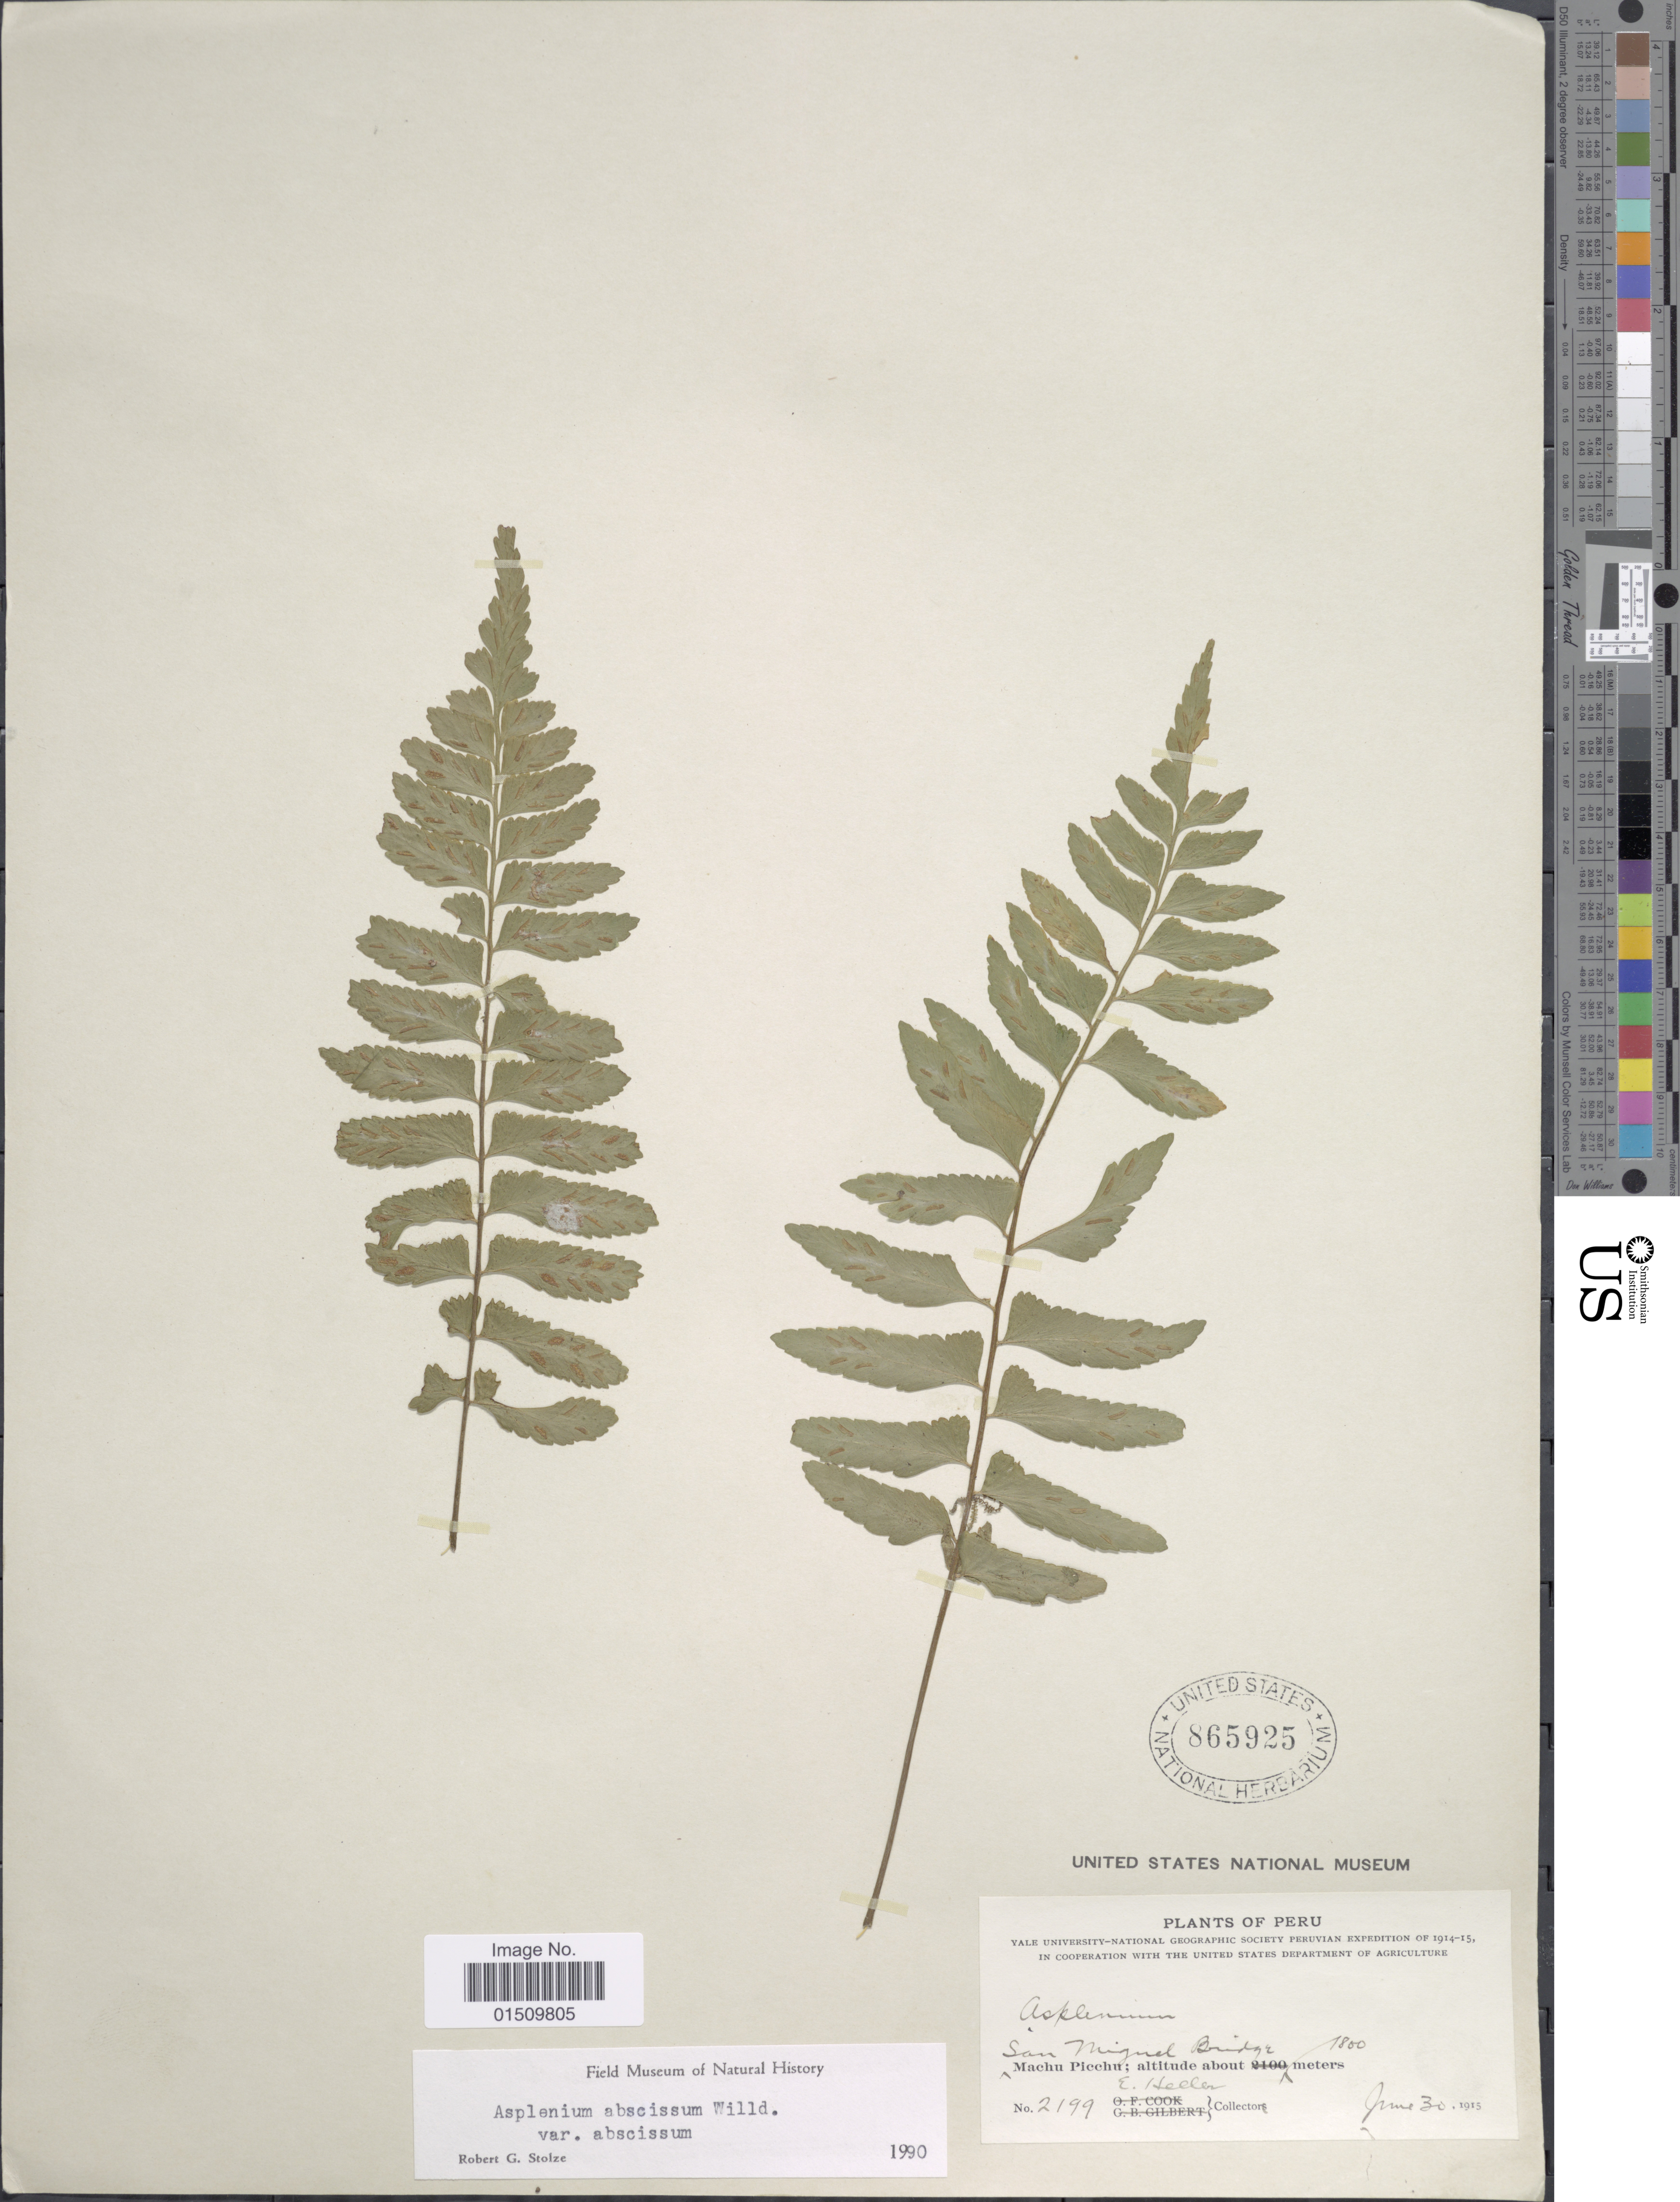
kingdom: Plantae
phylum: Tracheophyta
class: Polypodiopsida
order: Polypodiales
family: Aspleniaceae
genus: Asplenium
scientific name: Asplenium abscissum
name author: Willd.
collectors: E. Heller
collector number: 2199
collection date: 1915-06-30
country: Peru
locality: Peru, San Miguel Bridge, Machu Picchu.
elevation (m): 1800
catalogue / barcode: US 865925